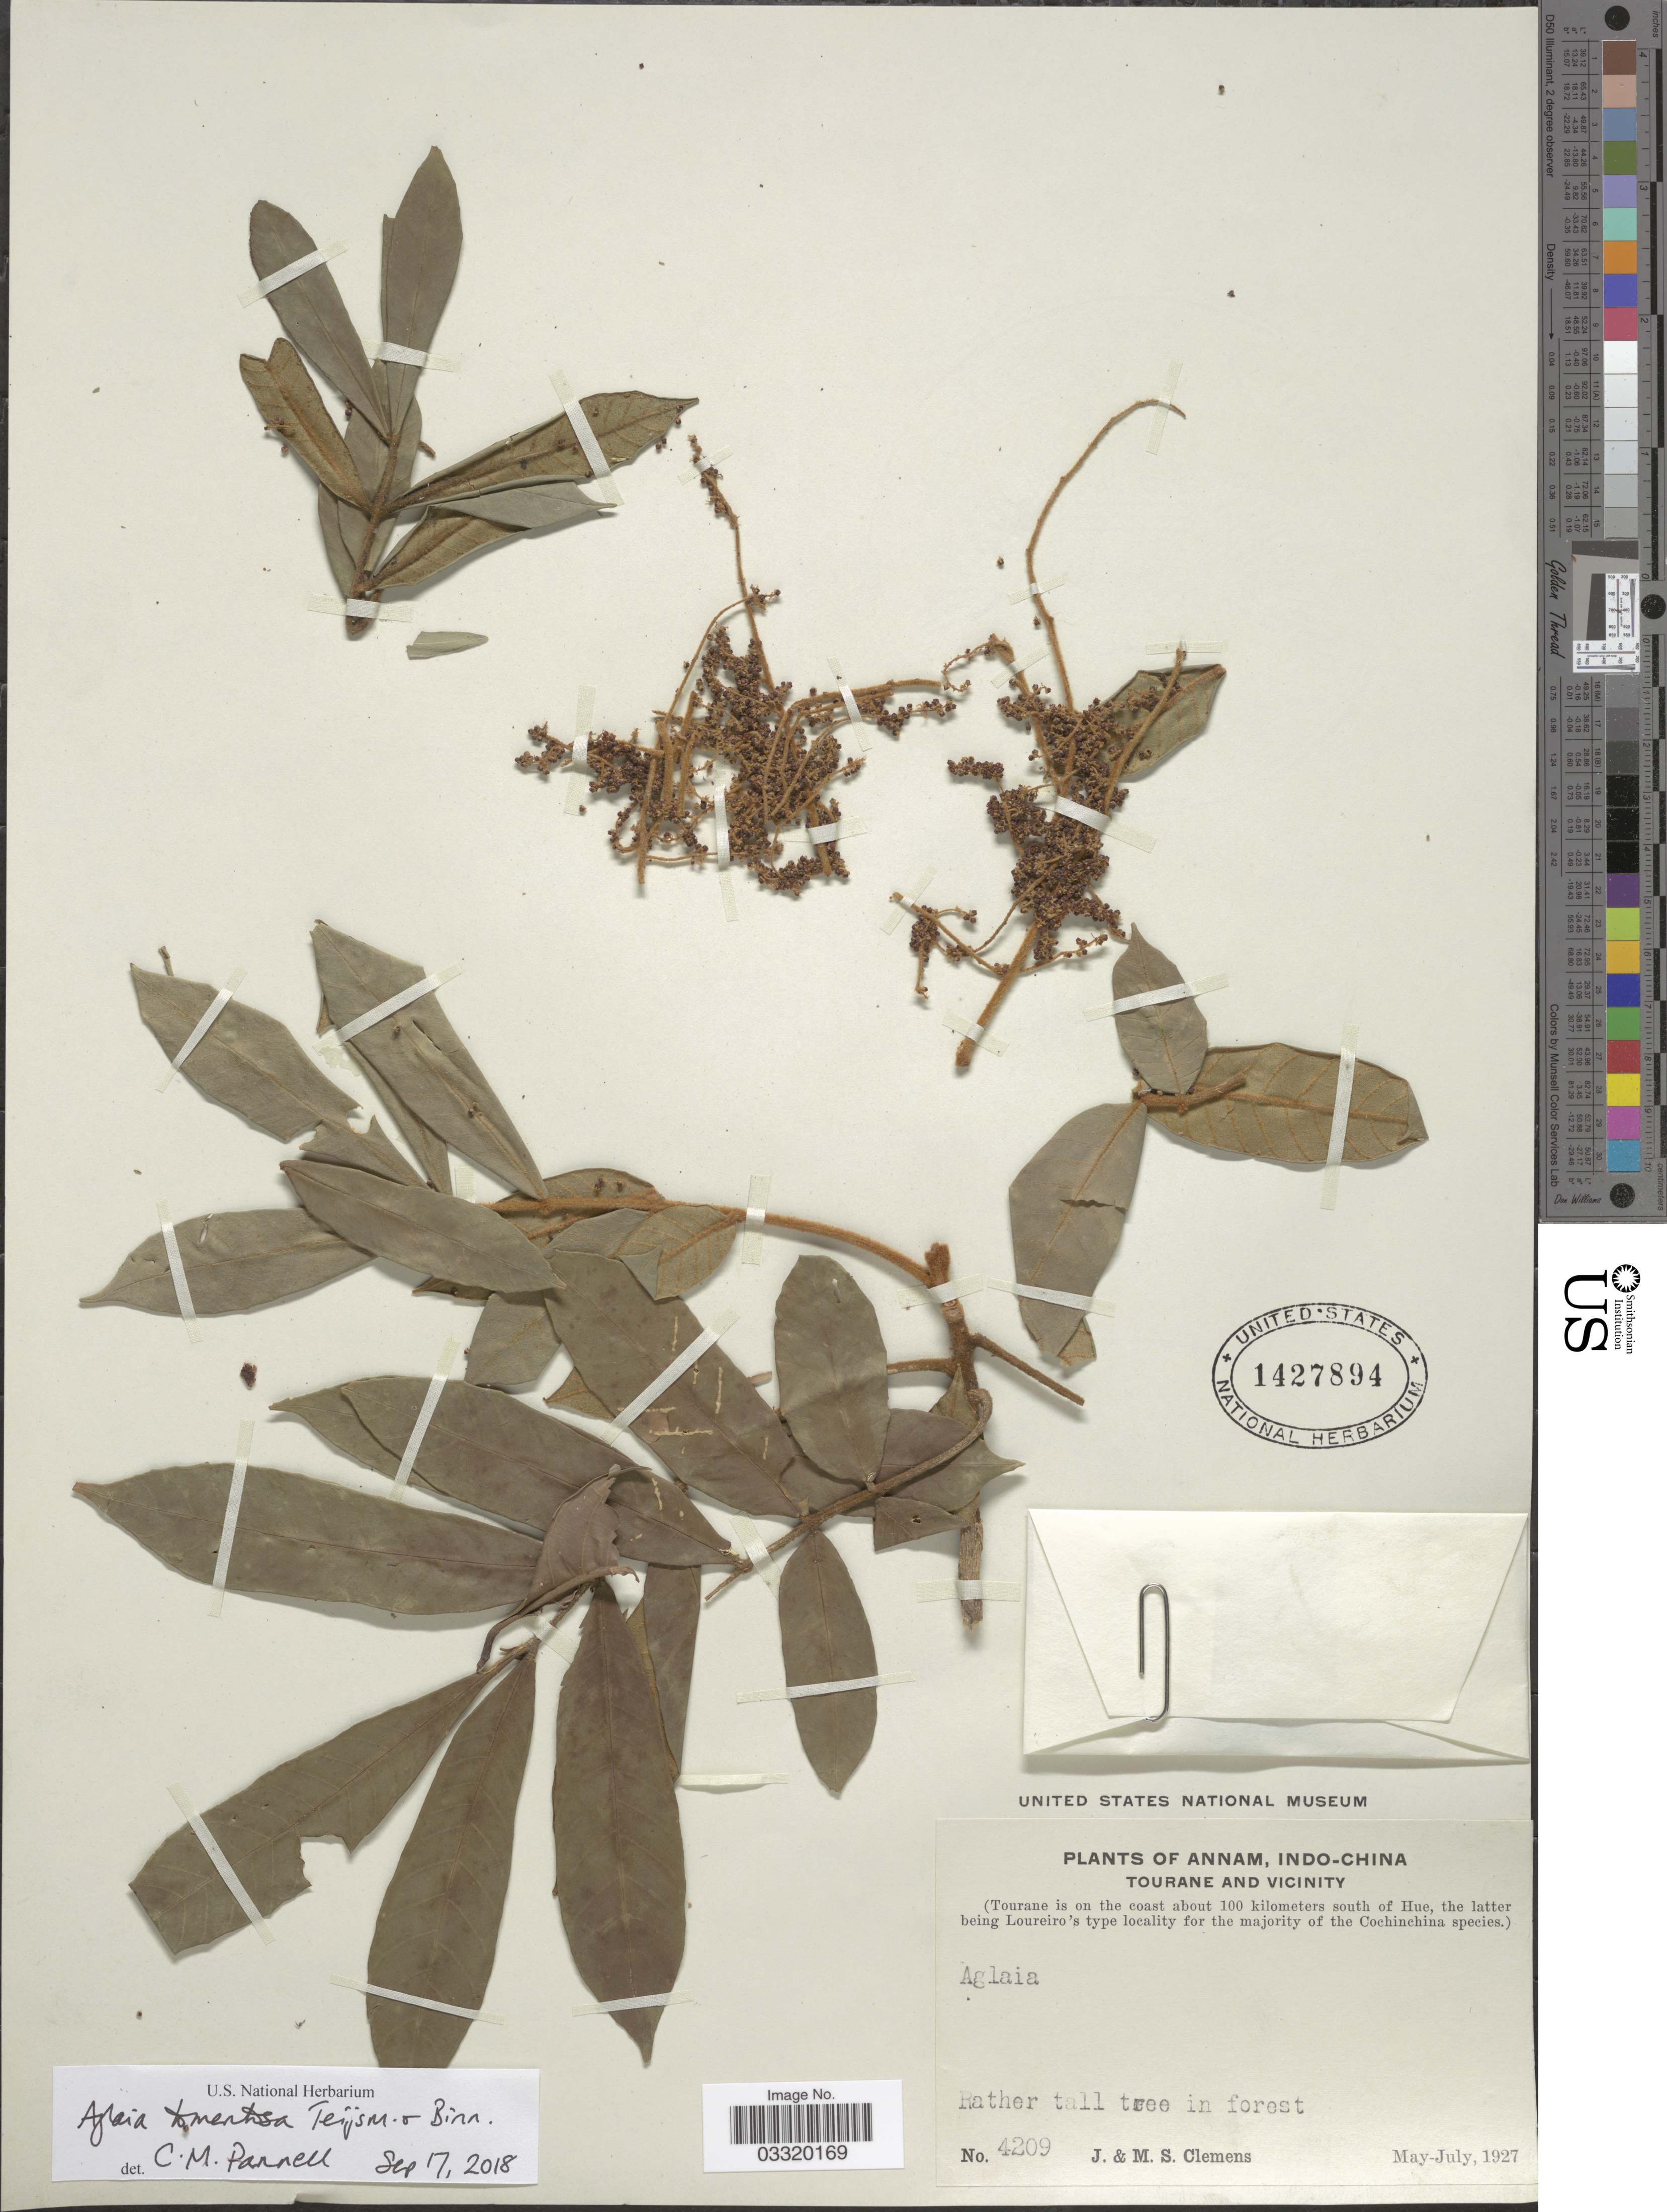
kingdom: Plantae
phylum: Tracheophyta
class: Magnoliopsida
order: Sapindales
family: Meliaceae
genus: Aglaia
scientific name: Aglaia tomentosa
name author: Teijsm. & Binn.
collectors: J. Clemens & M. S. Clemens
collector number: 4209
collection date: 1927-05/1927-07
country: Vietnam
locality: Annam, Indo-China. Tourane and vicinity. (Tourane is on the coast about 100 kilometers south of Hue).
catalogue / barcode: US 1427894